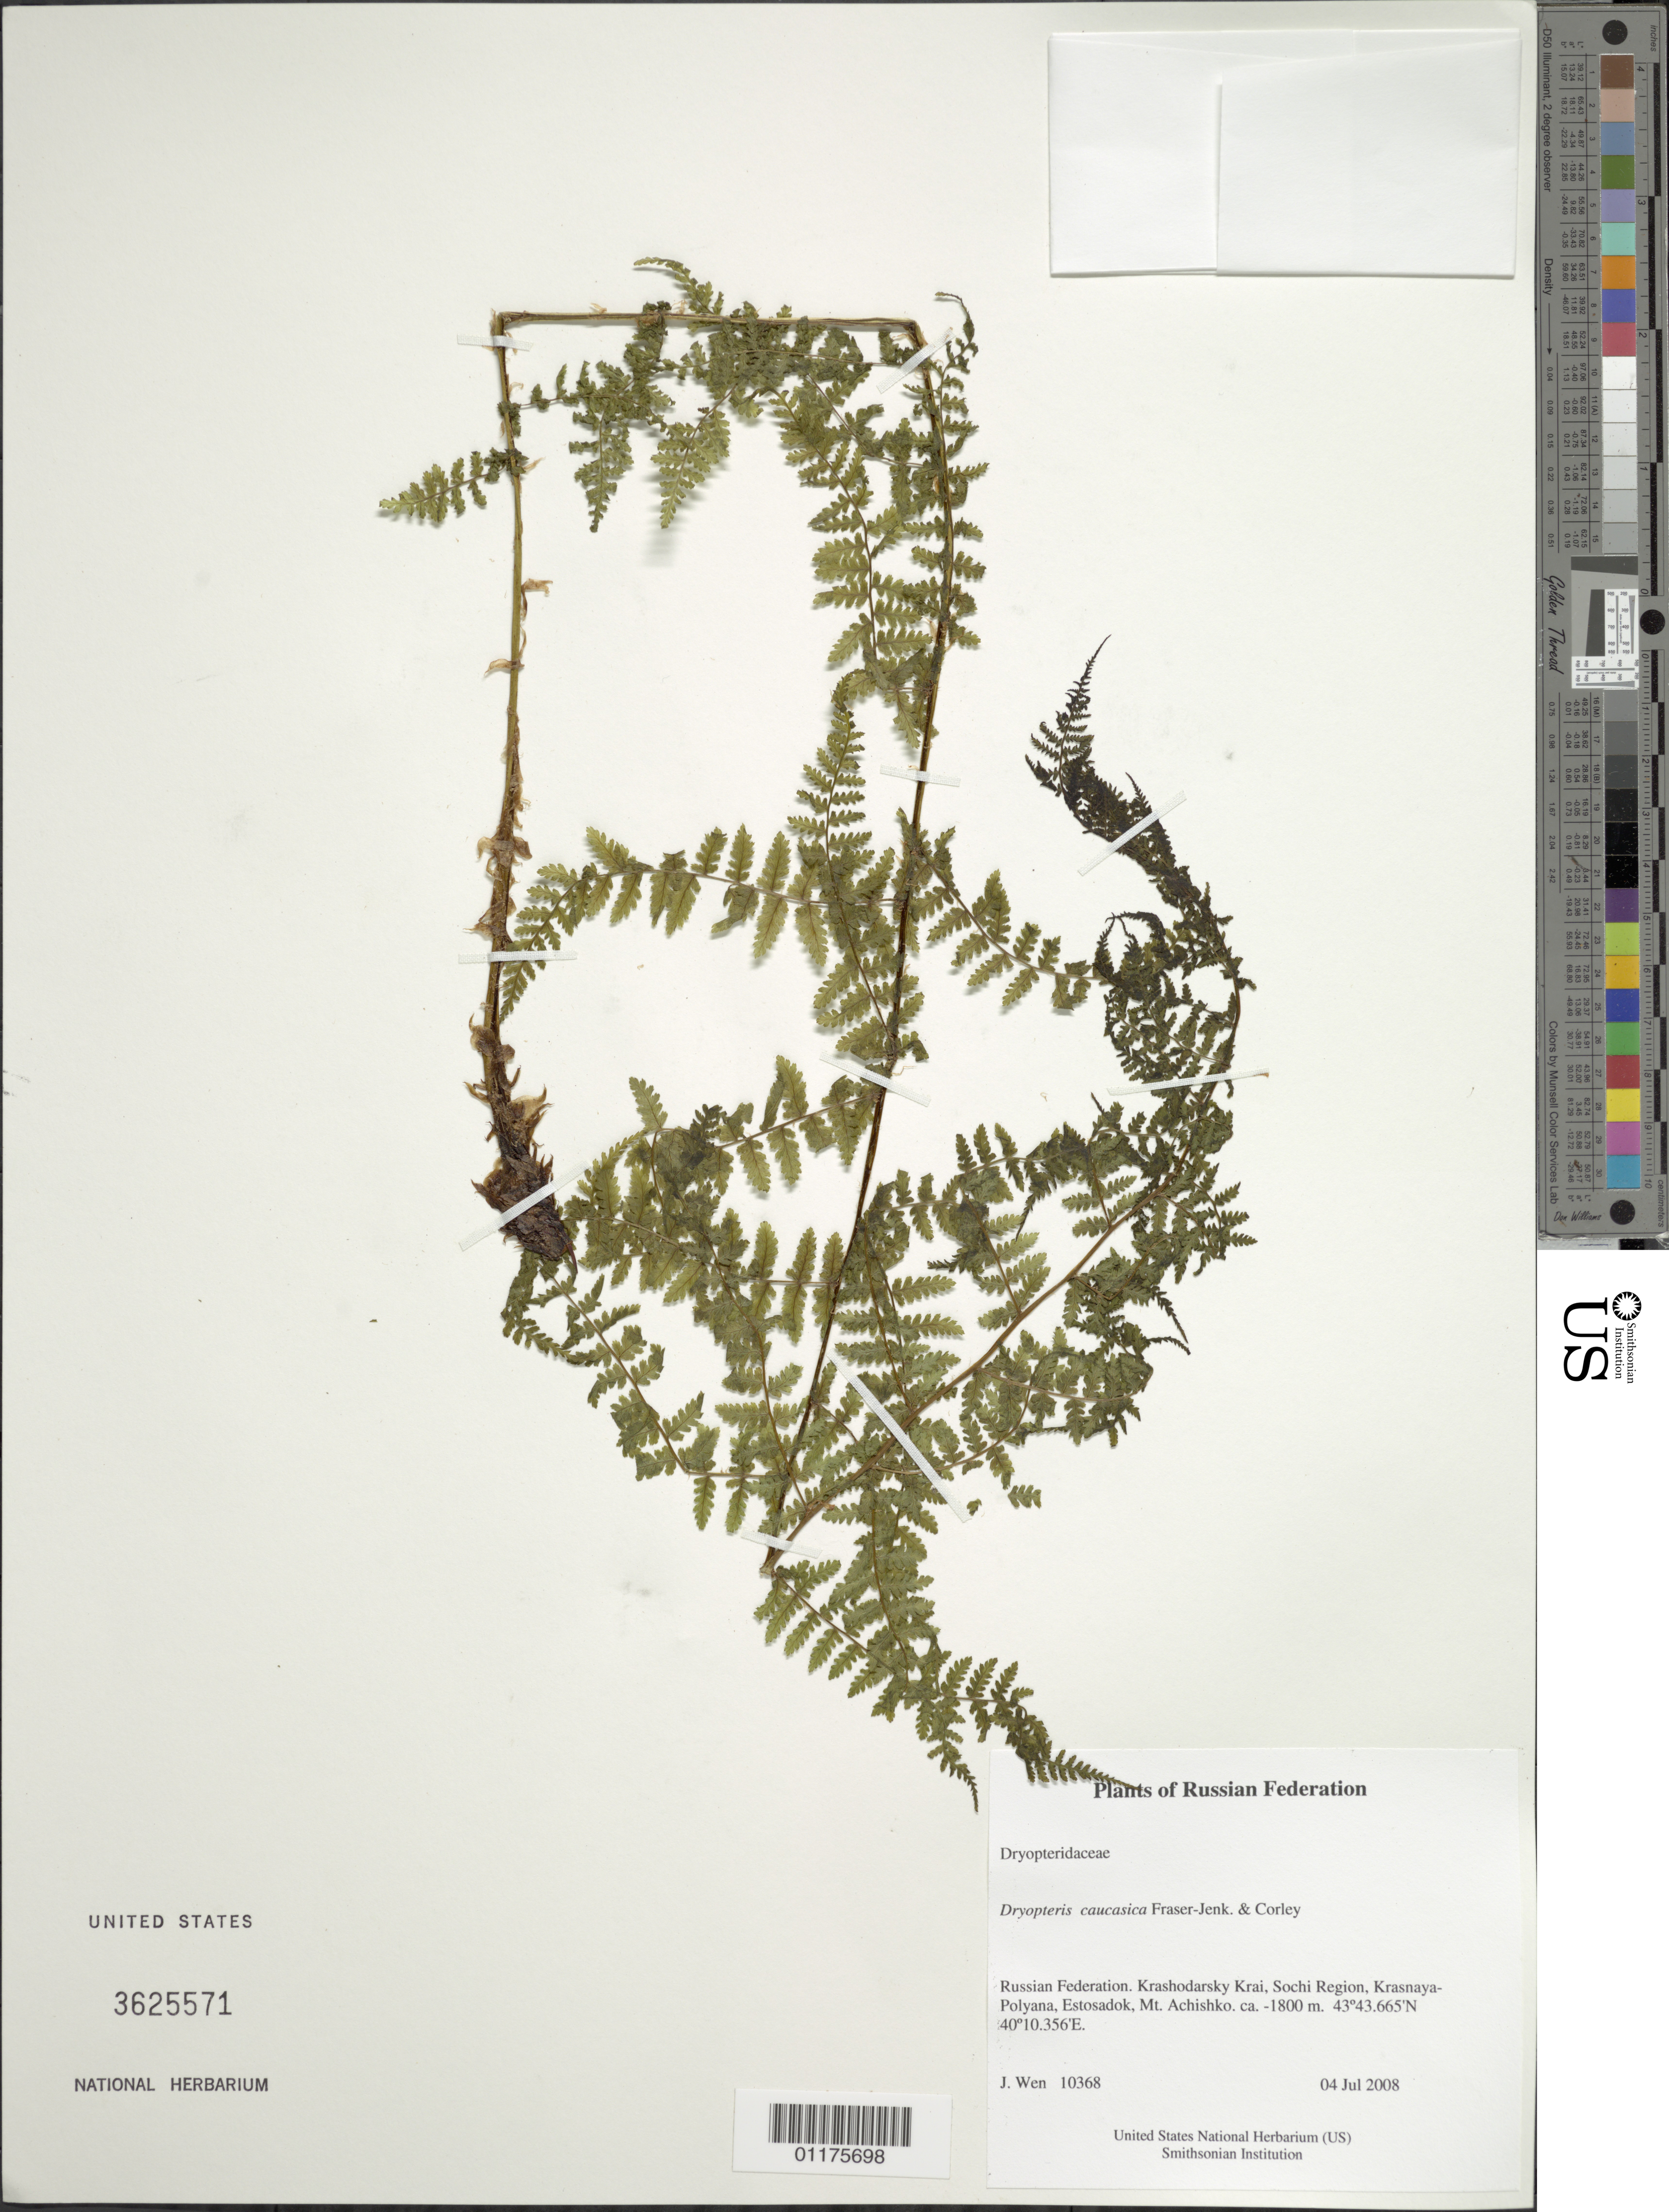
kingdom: Plantae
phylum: Tracheophyta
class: Polypodiopsida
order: Polypodiales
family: Dryopteridaceae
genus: Dryopteris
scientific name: Dryopteris caucasica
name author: Fraser-Jenk. & Corley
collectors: J. Wen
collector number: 10368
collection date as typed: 04 Jul 2008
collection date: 2008-07-04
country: Russian Federation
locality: Krashodarsky Krai, Sochi Region, Krasnaya-Polyana, Estosadok, Mt. Achishko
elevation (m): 1800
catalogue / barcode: US 3625571